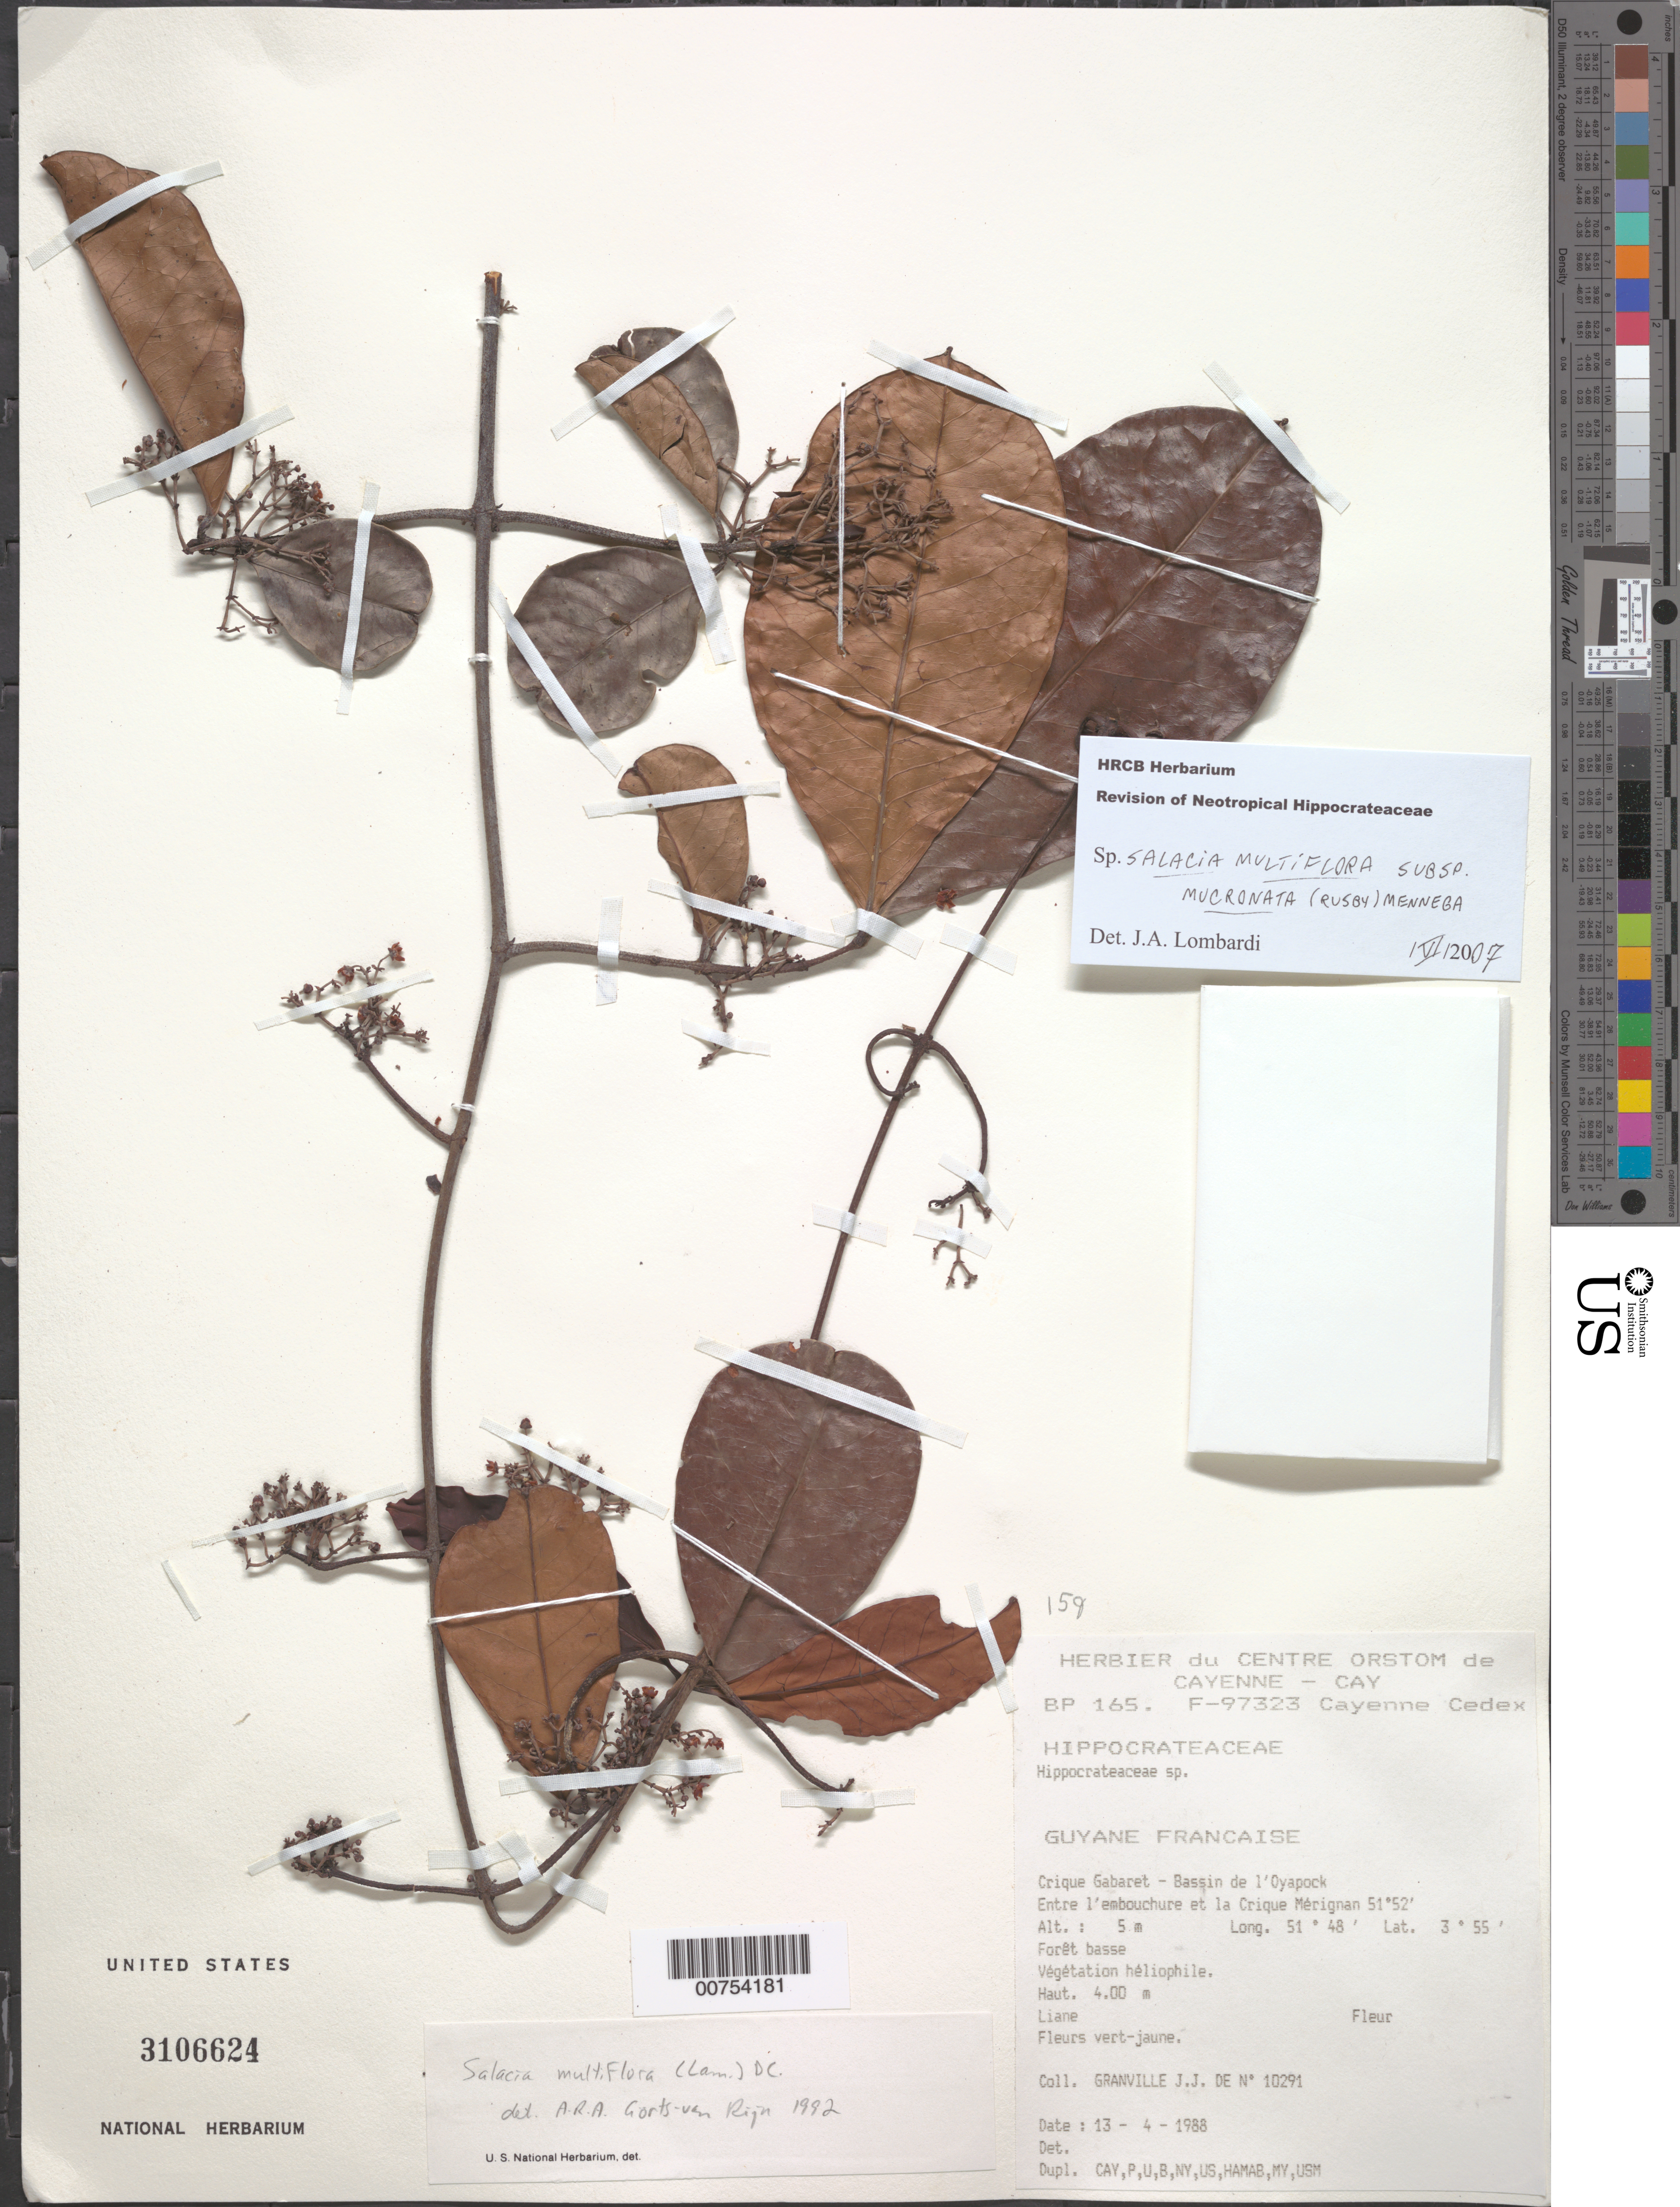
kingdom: Plantae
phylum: Tracheophyta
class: Magnoliopsida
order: Celastrales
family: Celastraceae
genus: Salacia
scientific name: Salacia multiflora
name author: (Lam.) DC.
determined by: Görts-van Rijn, A. R. A.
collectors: J.-J. de Granville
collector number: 10291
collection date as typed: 13-Apr-88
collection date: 1988-04-13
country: French Guiana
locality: Crique Gabaret, Bassin de l'Oyapock, entre l'embouchure et la crique Mérignan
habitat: Forêt basse, végétation héliophile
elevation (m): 5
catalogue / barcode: US 3106624